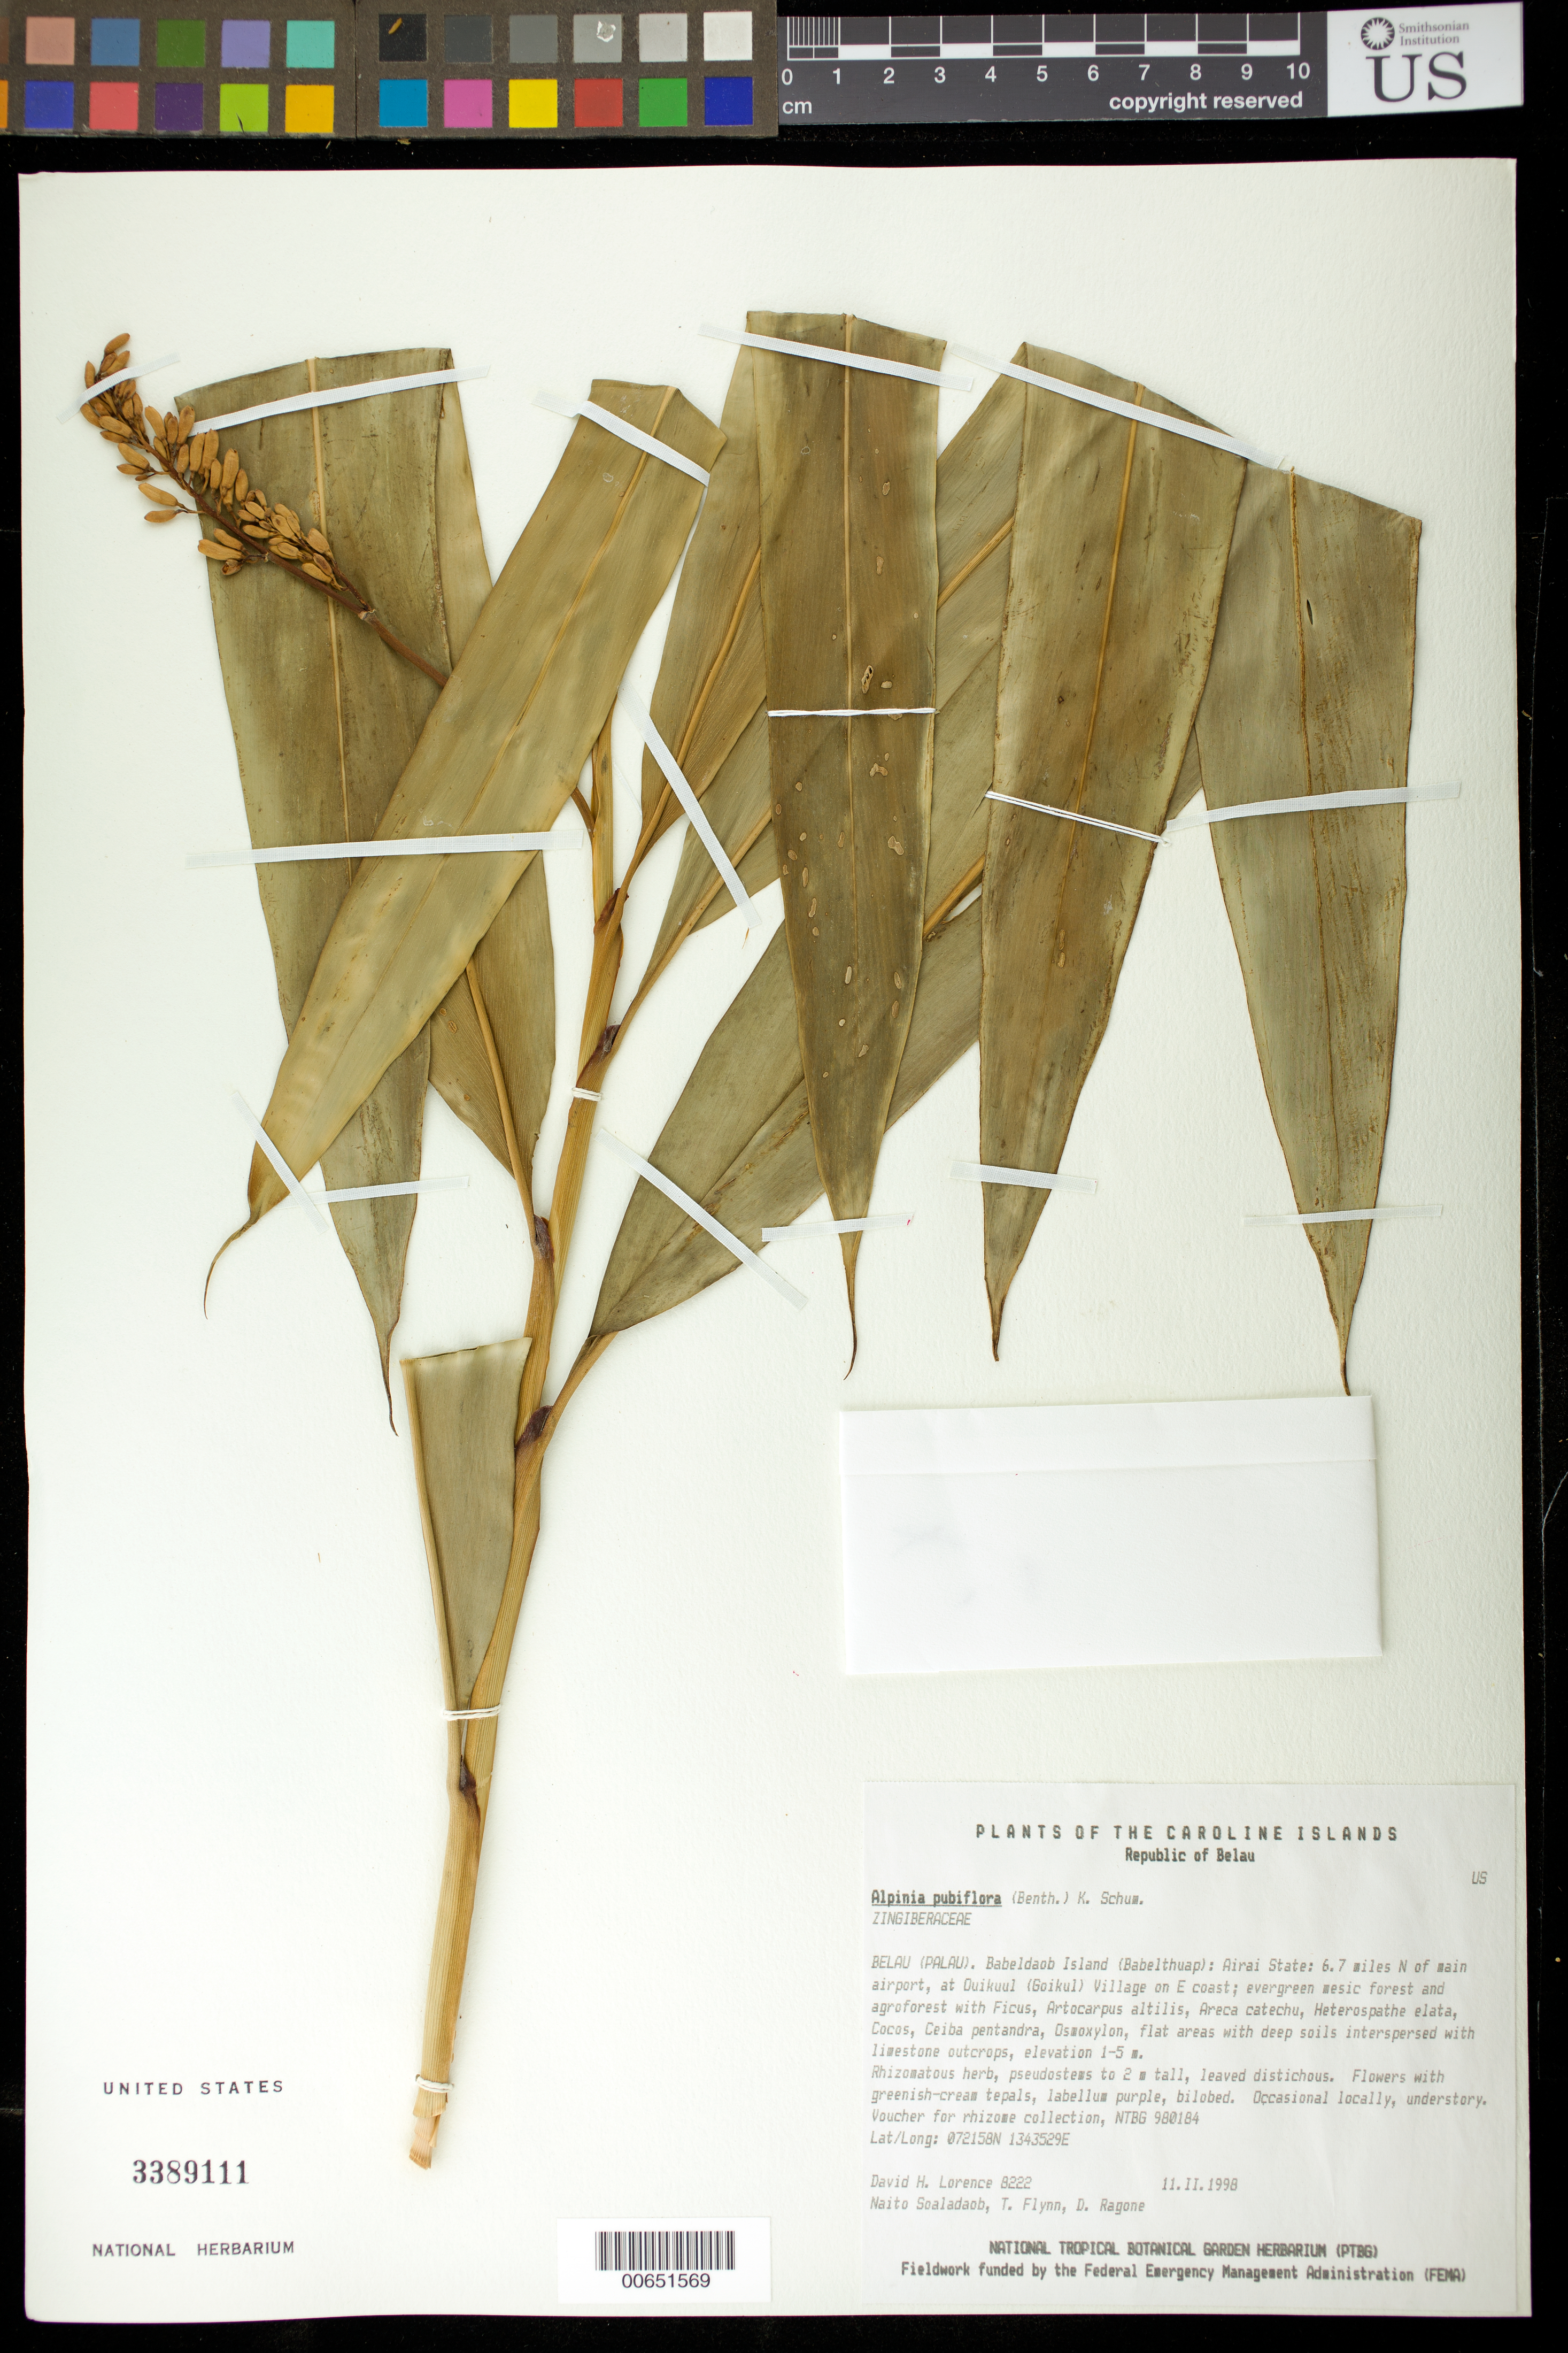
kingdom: Plantae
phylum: Tracheophyta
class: Liliopsida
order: Zingiberales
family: Zingiberaceae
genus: Alpinia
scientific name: Alpinia pubiflora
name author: (Benth.) K. Schum.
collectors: D. Lorence, N. Soaladaob, T. W. Flynn & D. Ragone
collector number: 8222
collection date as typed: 11 Feb 1998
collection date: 1998-02-11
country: Palau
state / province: Airai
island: Babeldaob [Babelthuap]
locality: Babeldaob I., Airai State, N of main airport at Ouikuul (Goikul) Village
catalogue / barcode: US 3389111